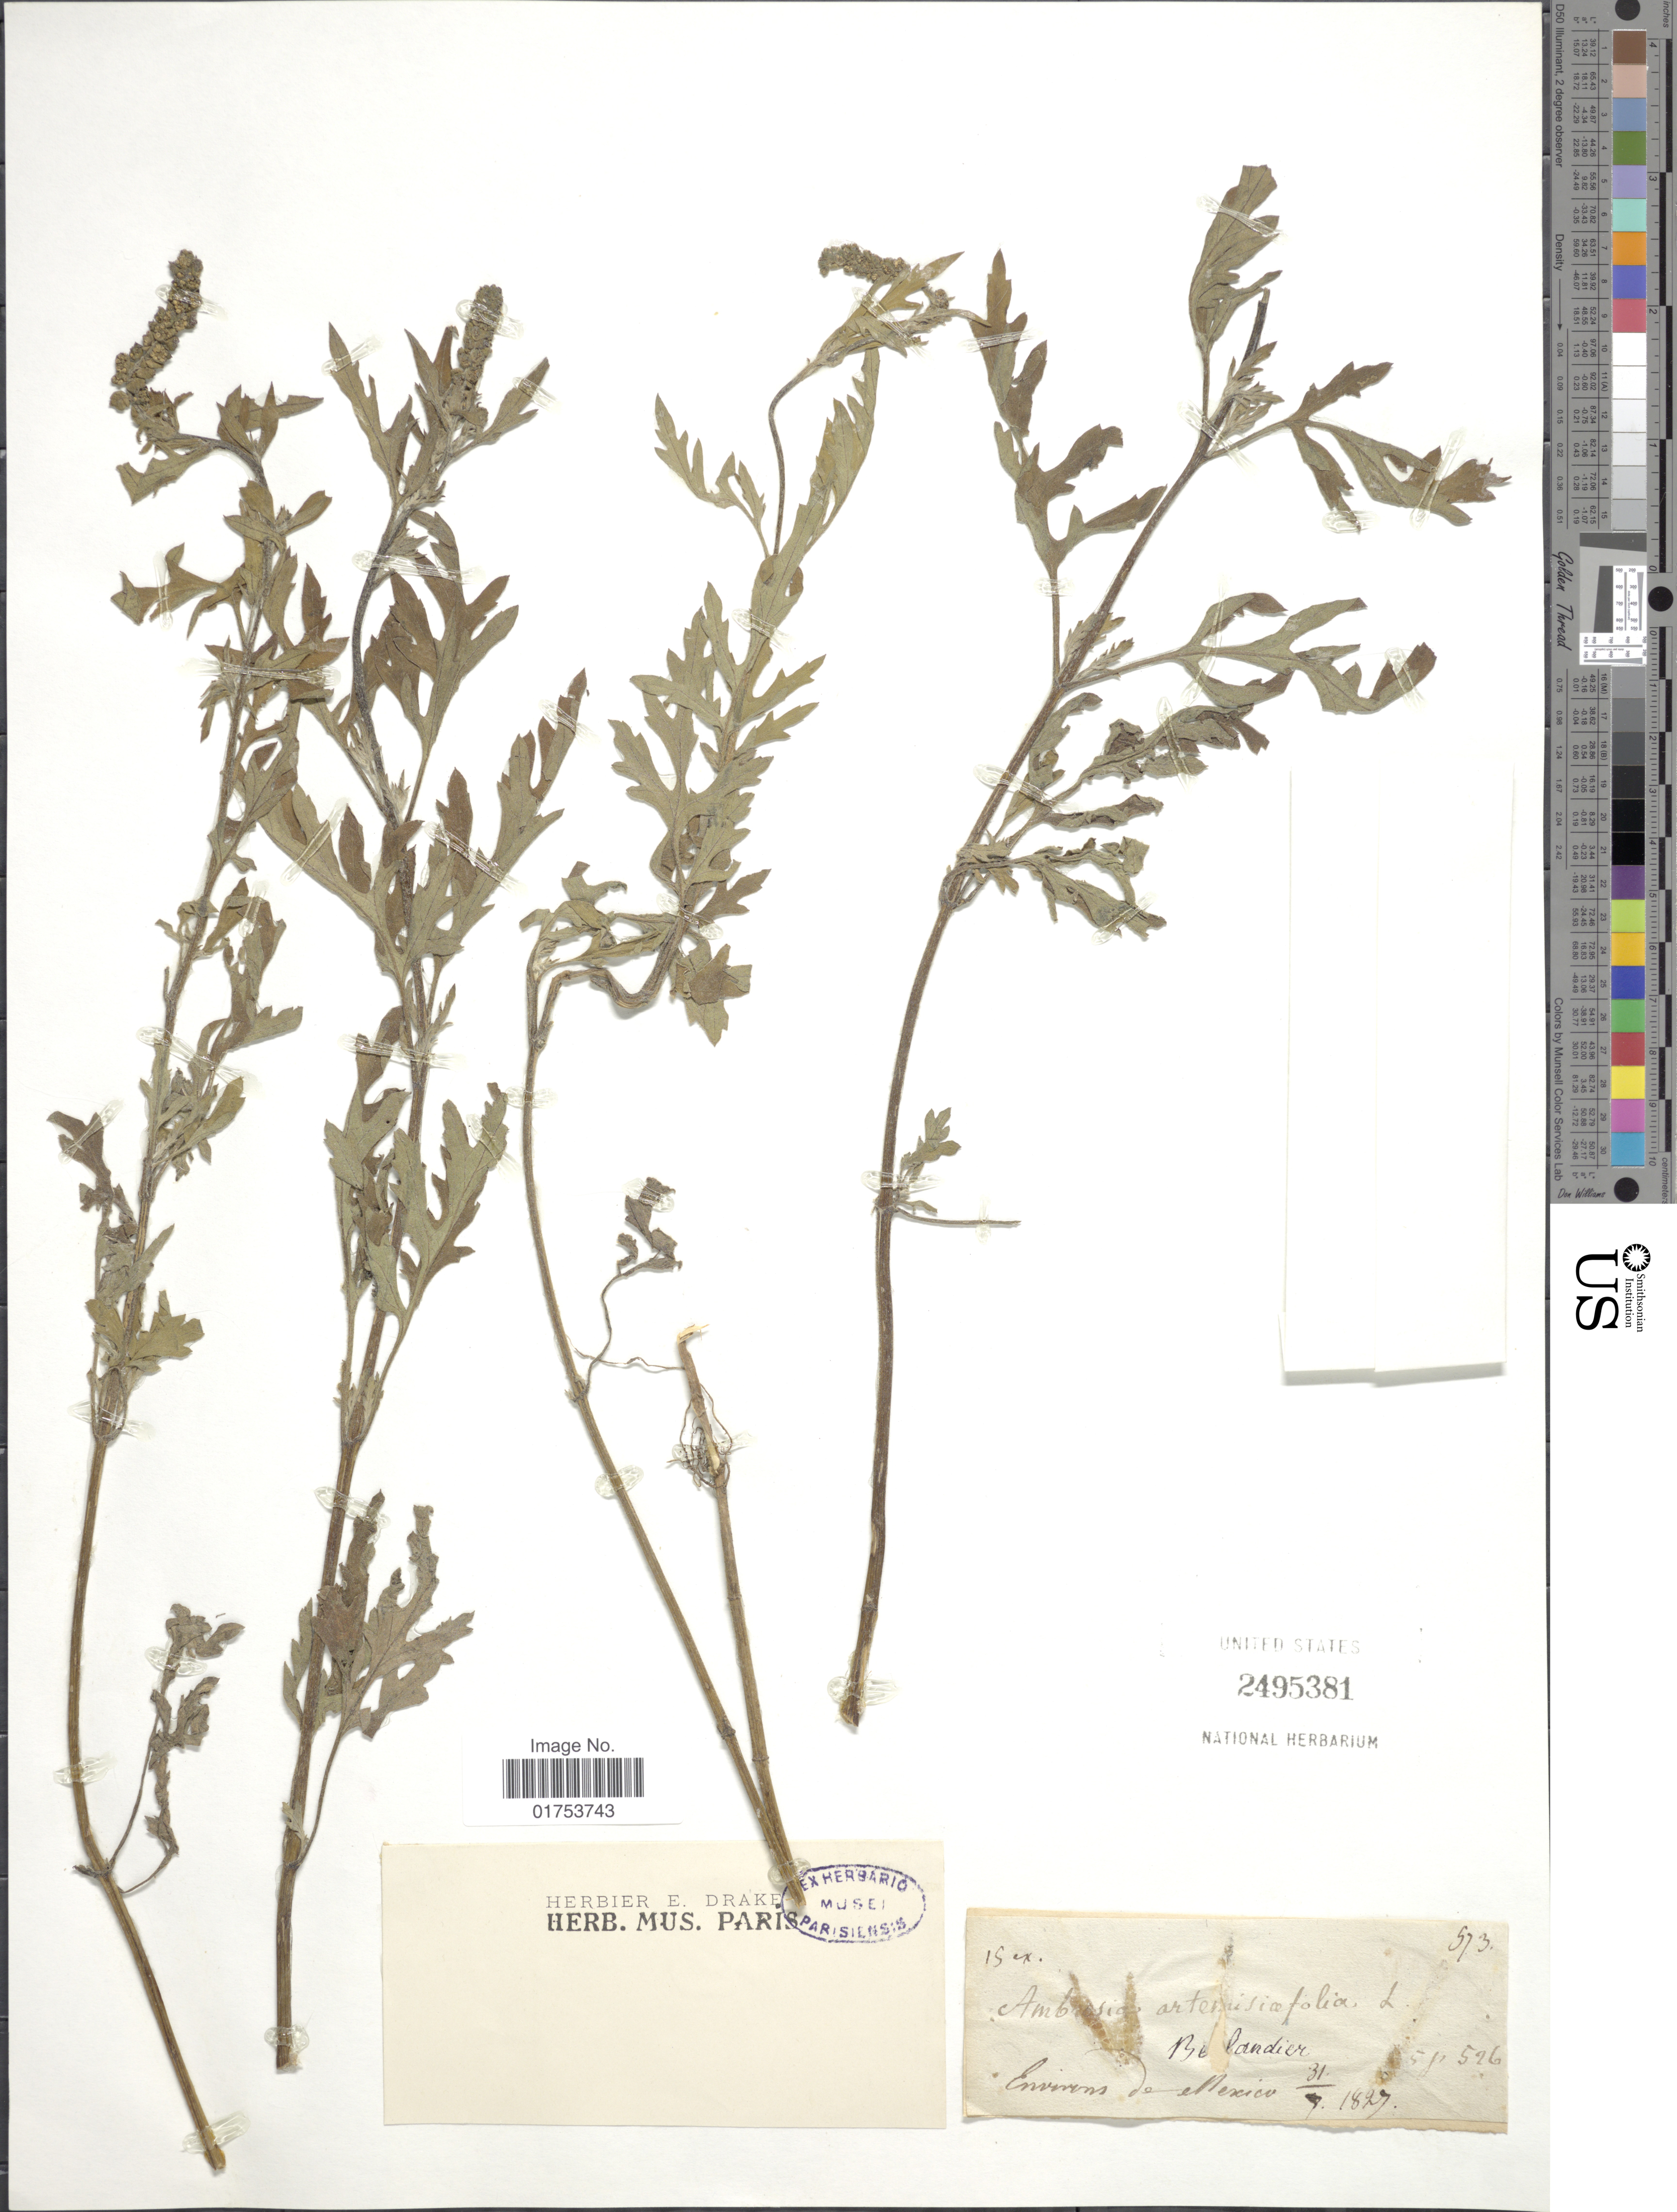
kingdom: Plantae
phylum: Tracheophyta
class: Magnoliopsida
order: Asterales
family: Asteraceae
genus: Ambrosia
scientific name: Ambrosia artemisiifolia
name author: L.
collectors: J. L. Berlandier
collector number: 573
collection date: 1827-07-31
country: Mexico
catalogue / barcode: US 2495381